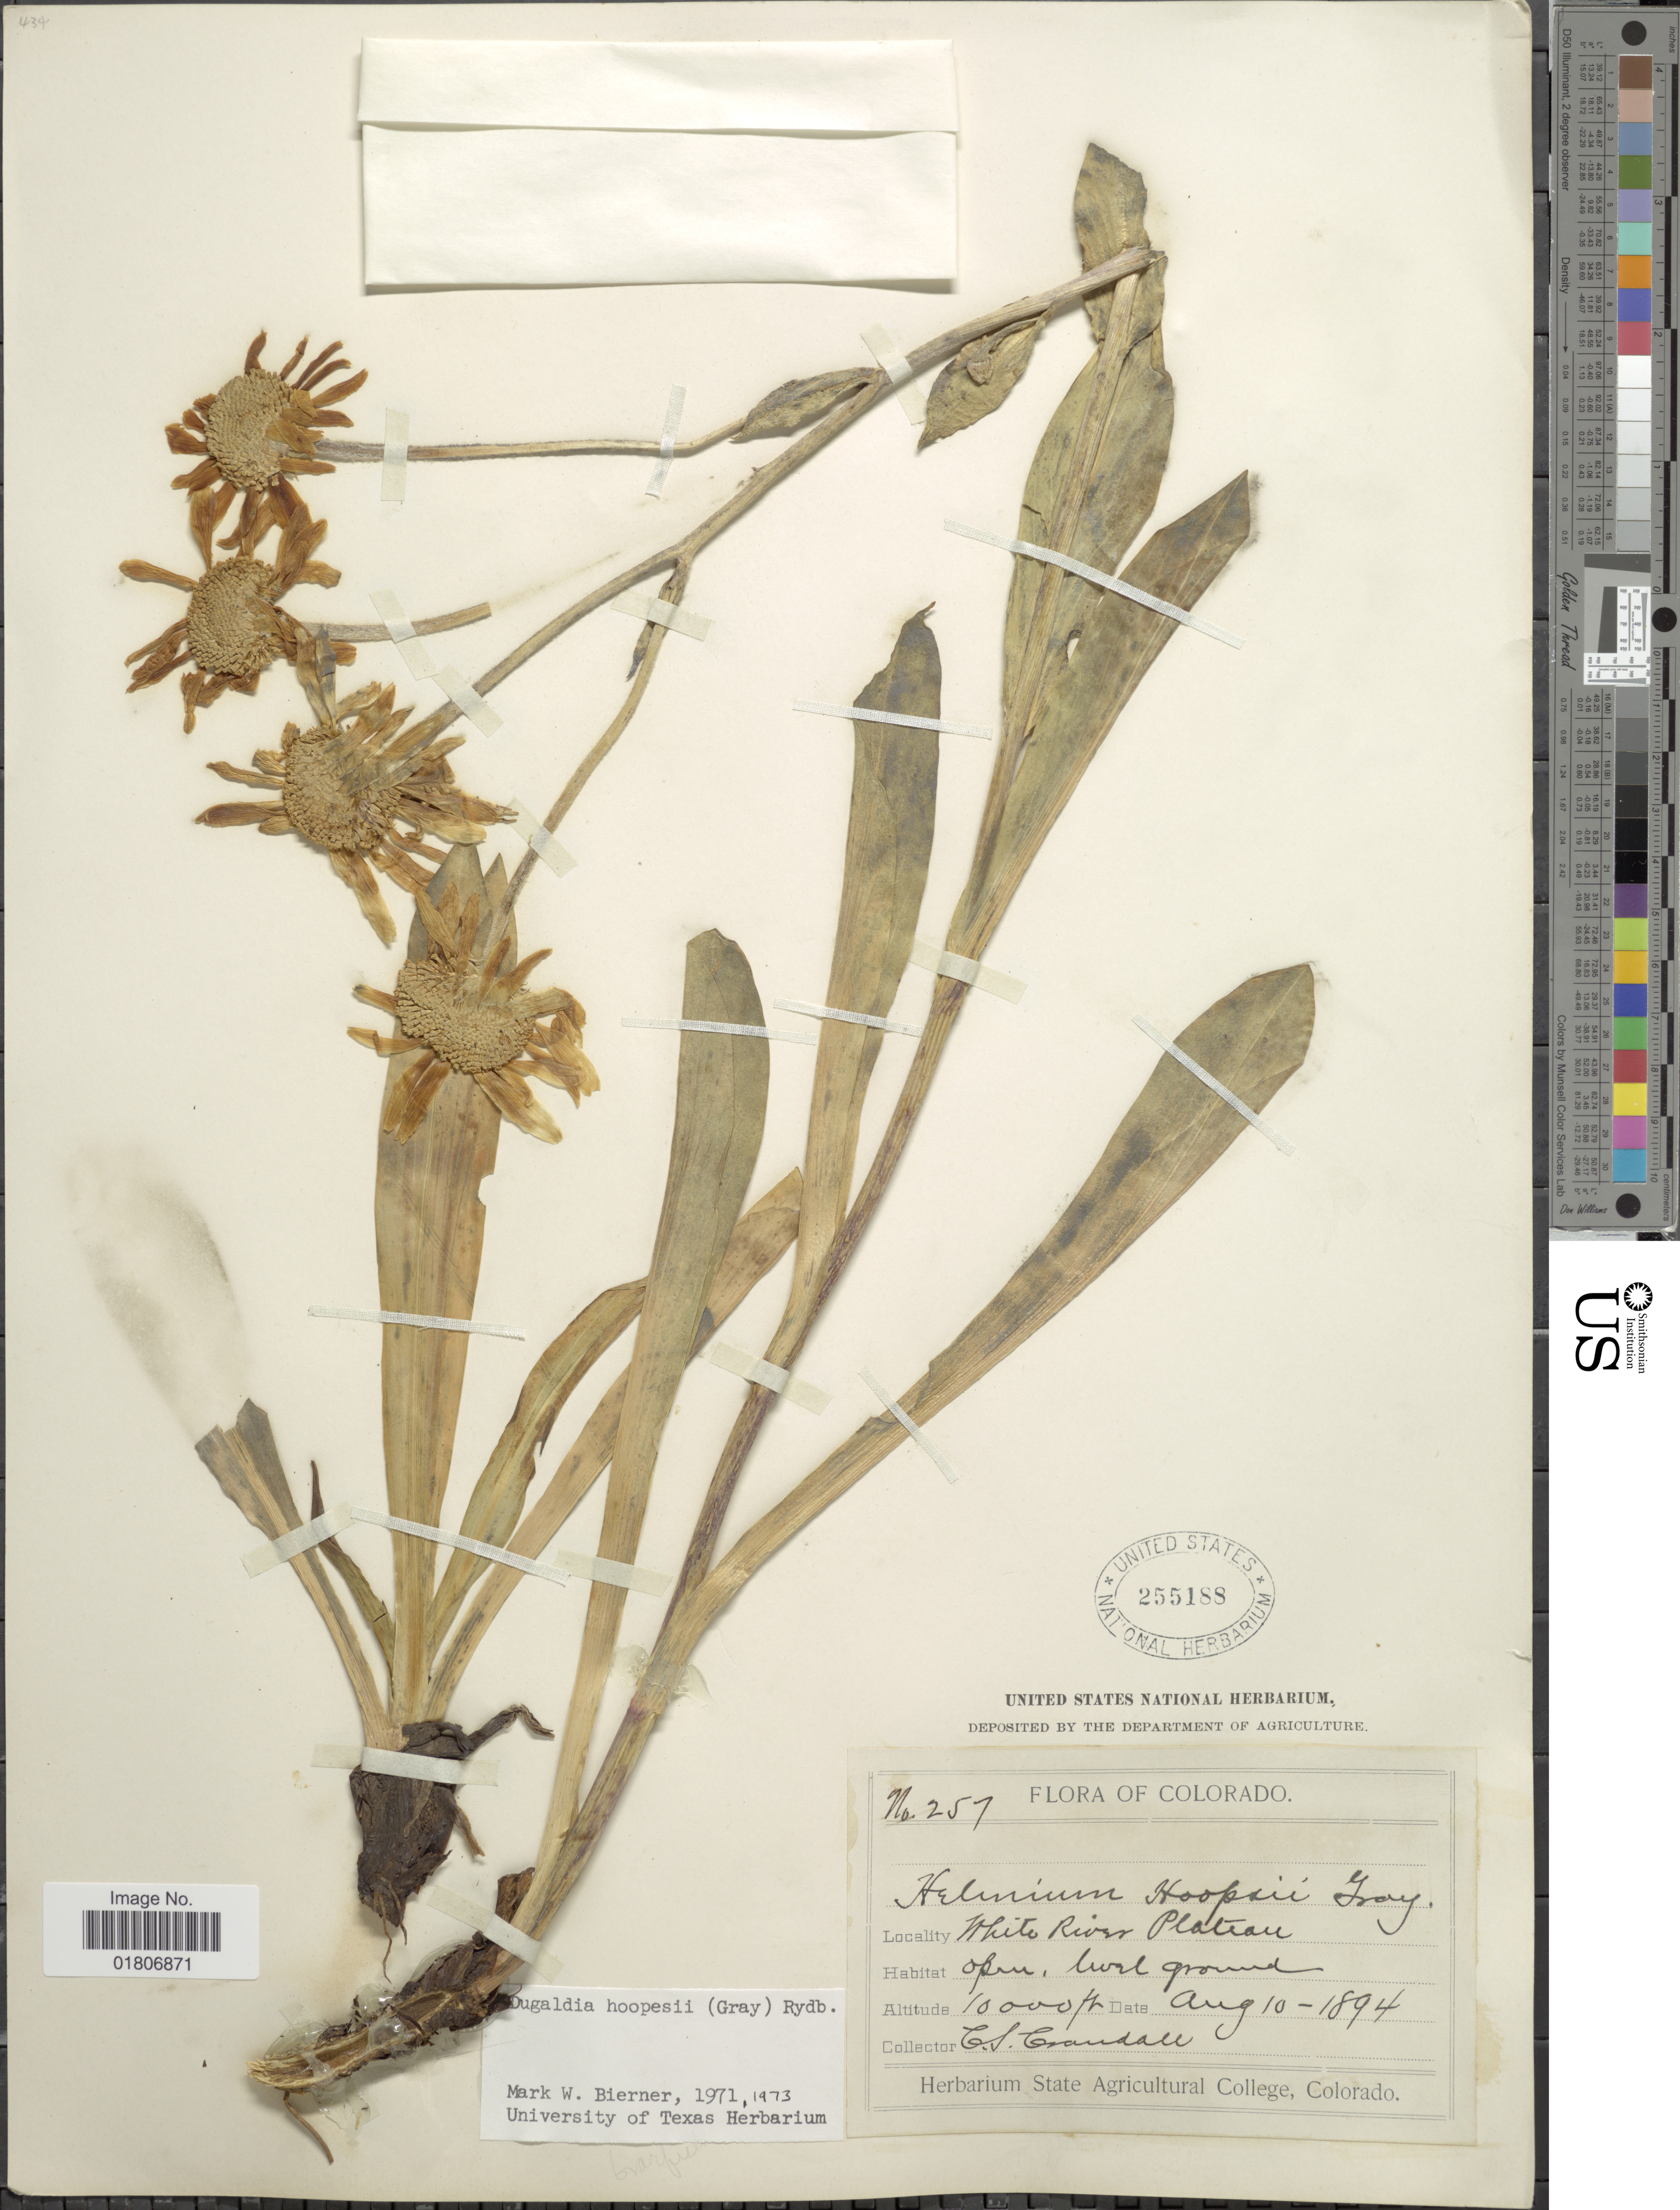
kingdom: Plantae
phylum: Tracheophyta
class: Magnoliopsida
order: Asterales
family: Asteraceae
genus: Dugaldia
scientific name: Dugaldia hoopesii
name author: (A. Gray) Rydb.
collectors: C. Crandall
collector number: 257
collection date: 1894-08-10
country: United States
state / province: Colorado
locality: White River Plateau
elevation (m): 3048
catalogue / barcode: US 255188